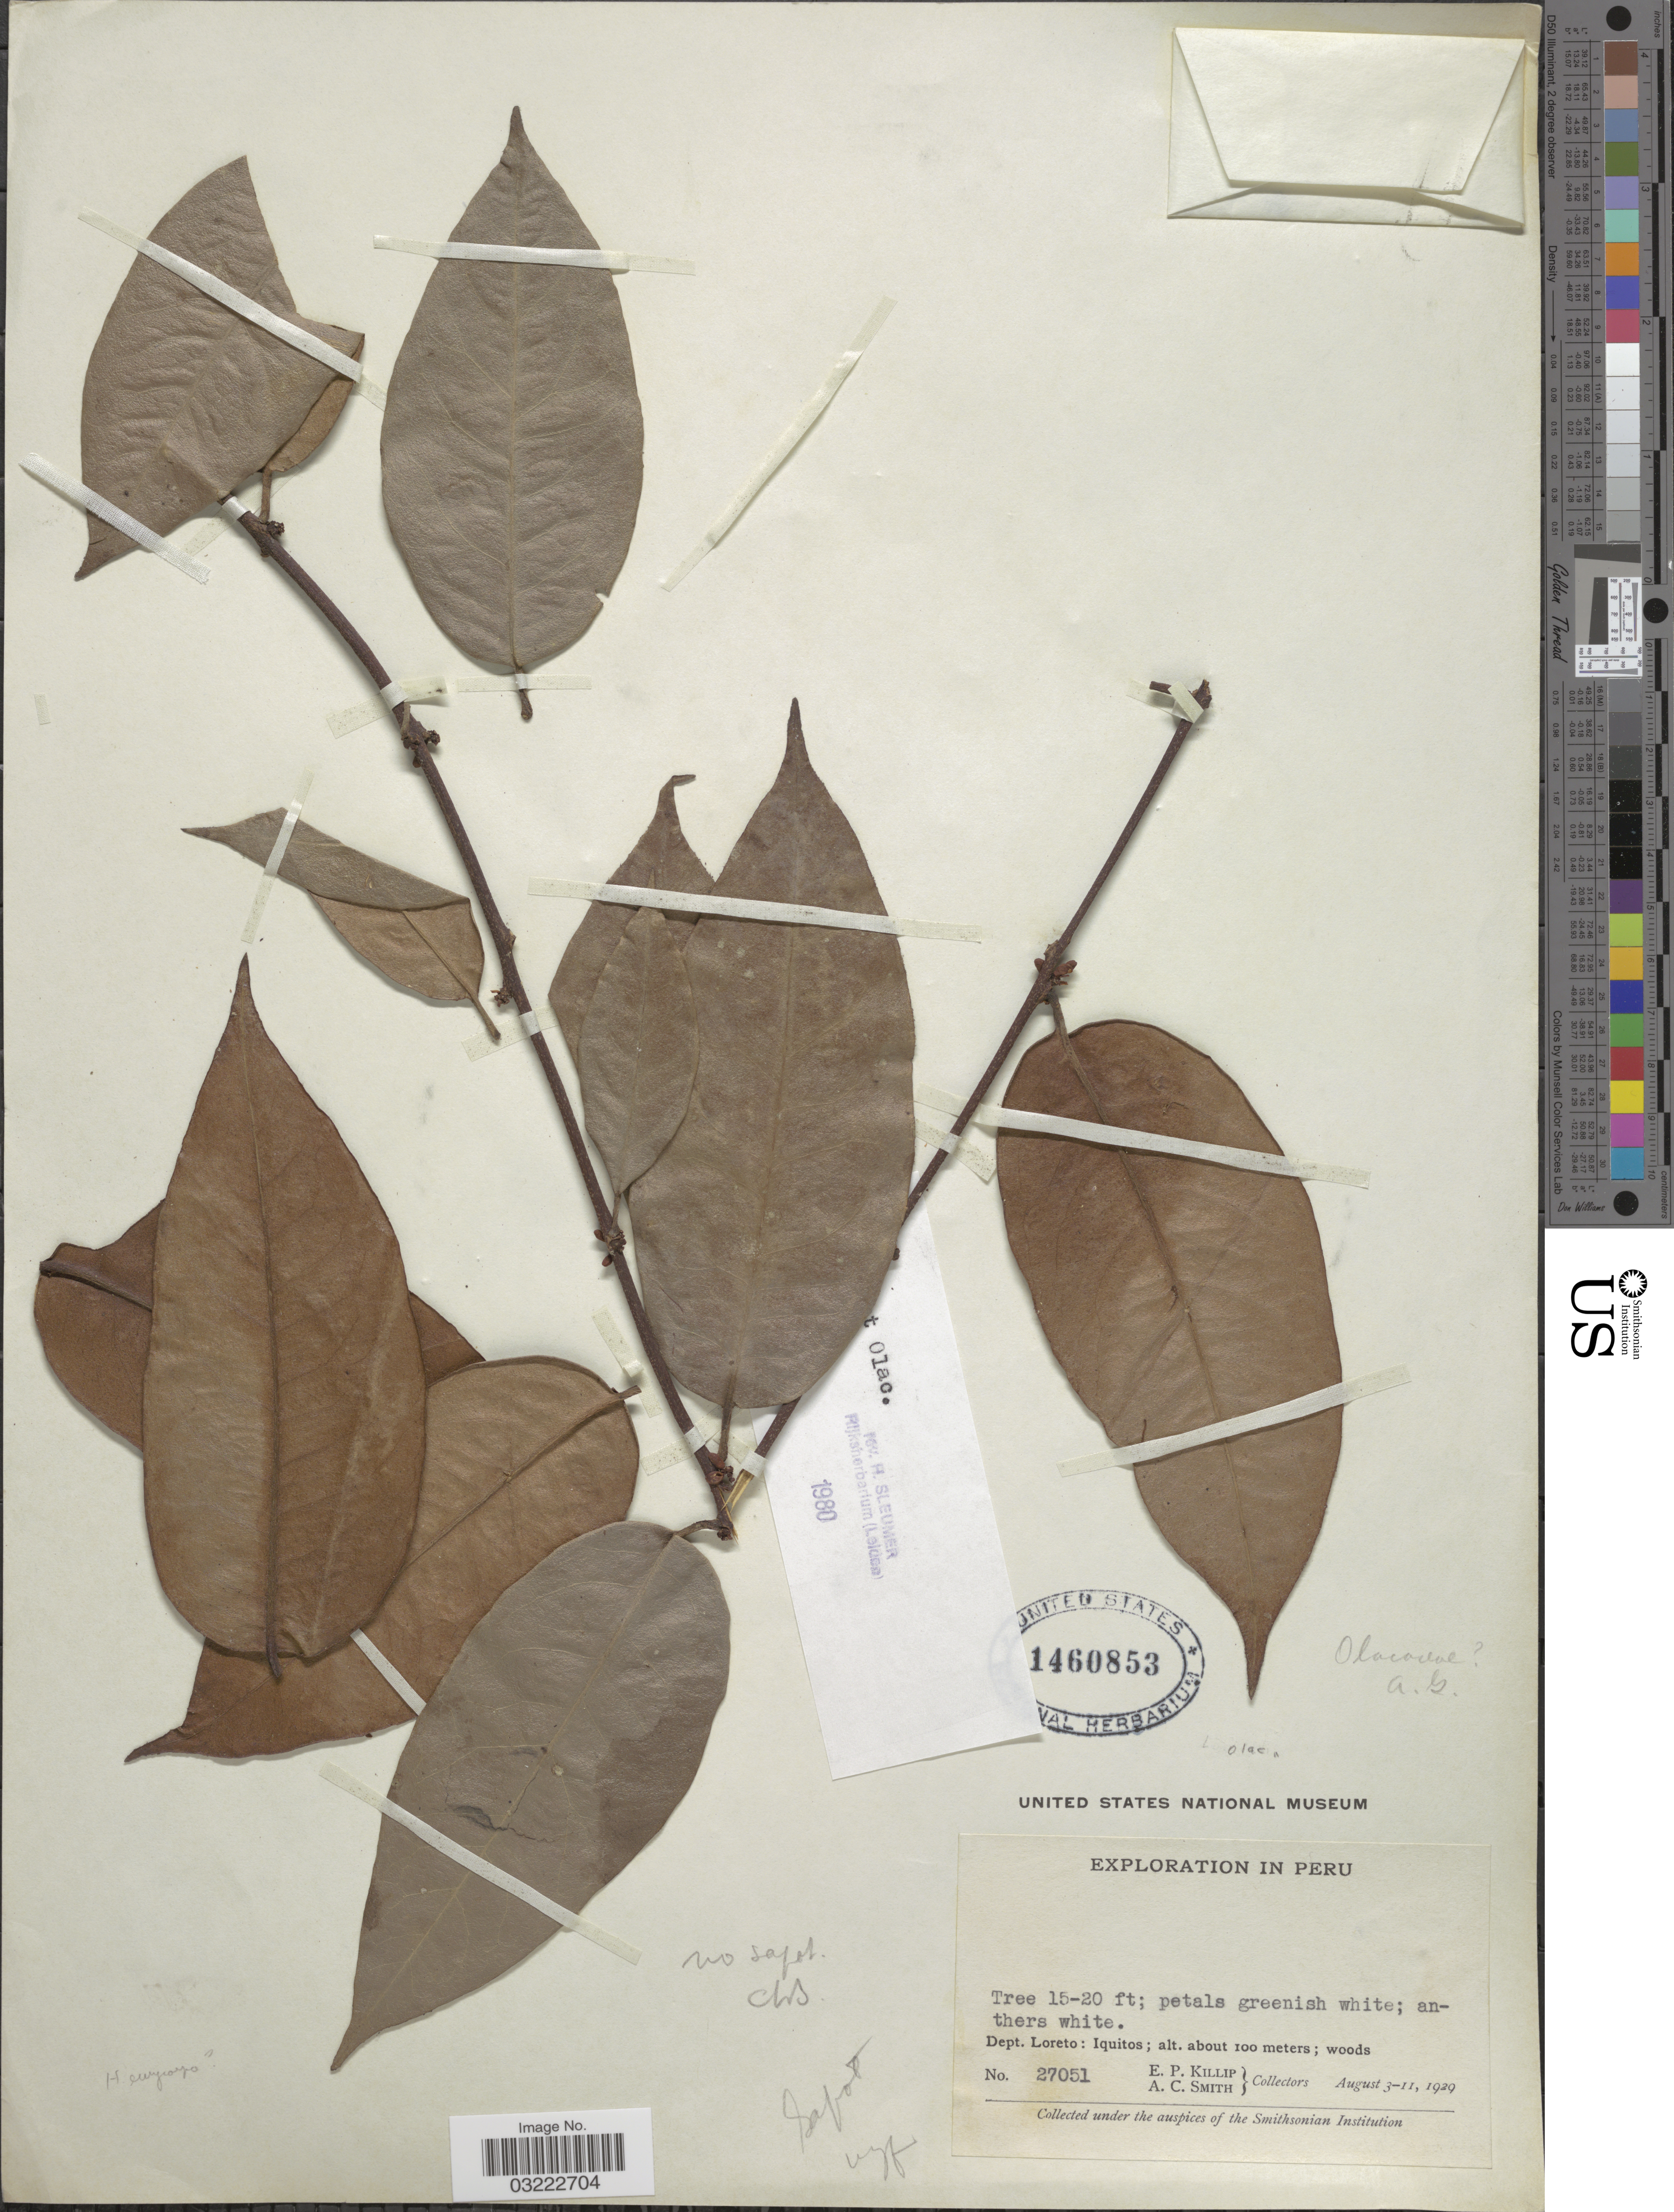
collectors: E. P. Killip & A. C. Smith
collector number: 27051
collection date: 1929-08-03/1929-08-11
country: Peru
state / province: Loreto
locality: Dept. Loreto: Iquitos.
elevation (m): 100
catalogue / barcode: US 1460853